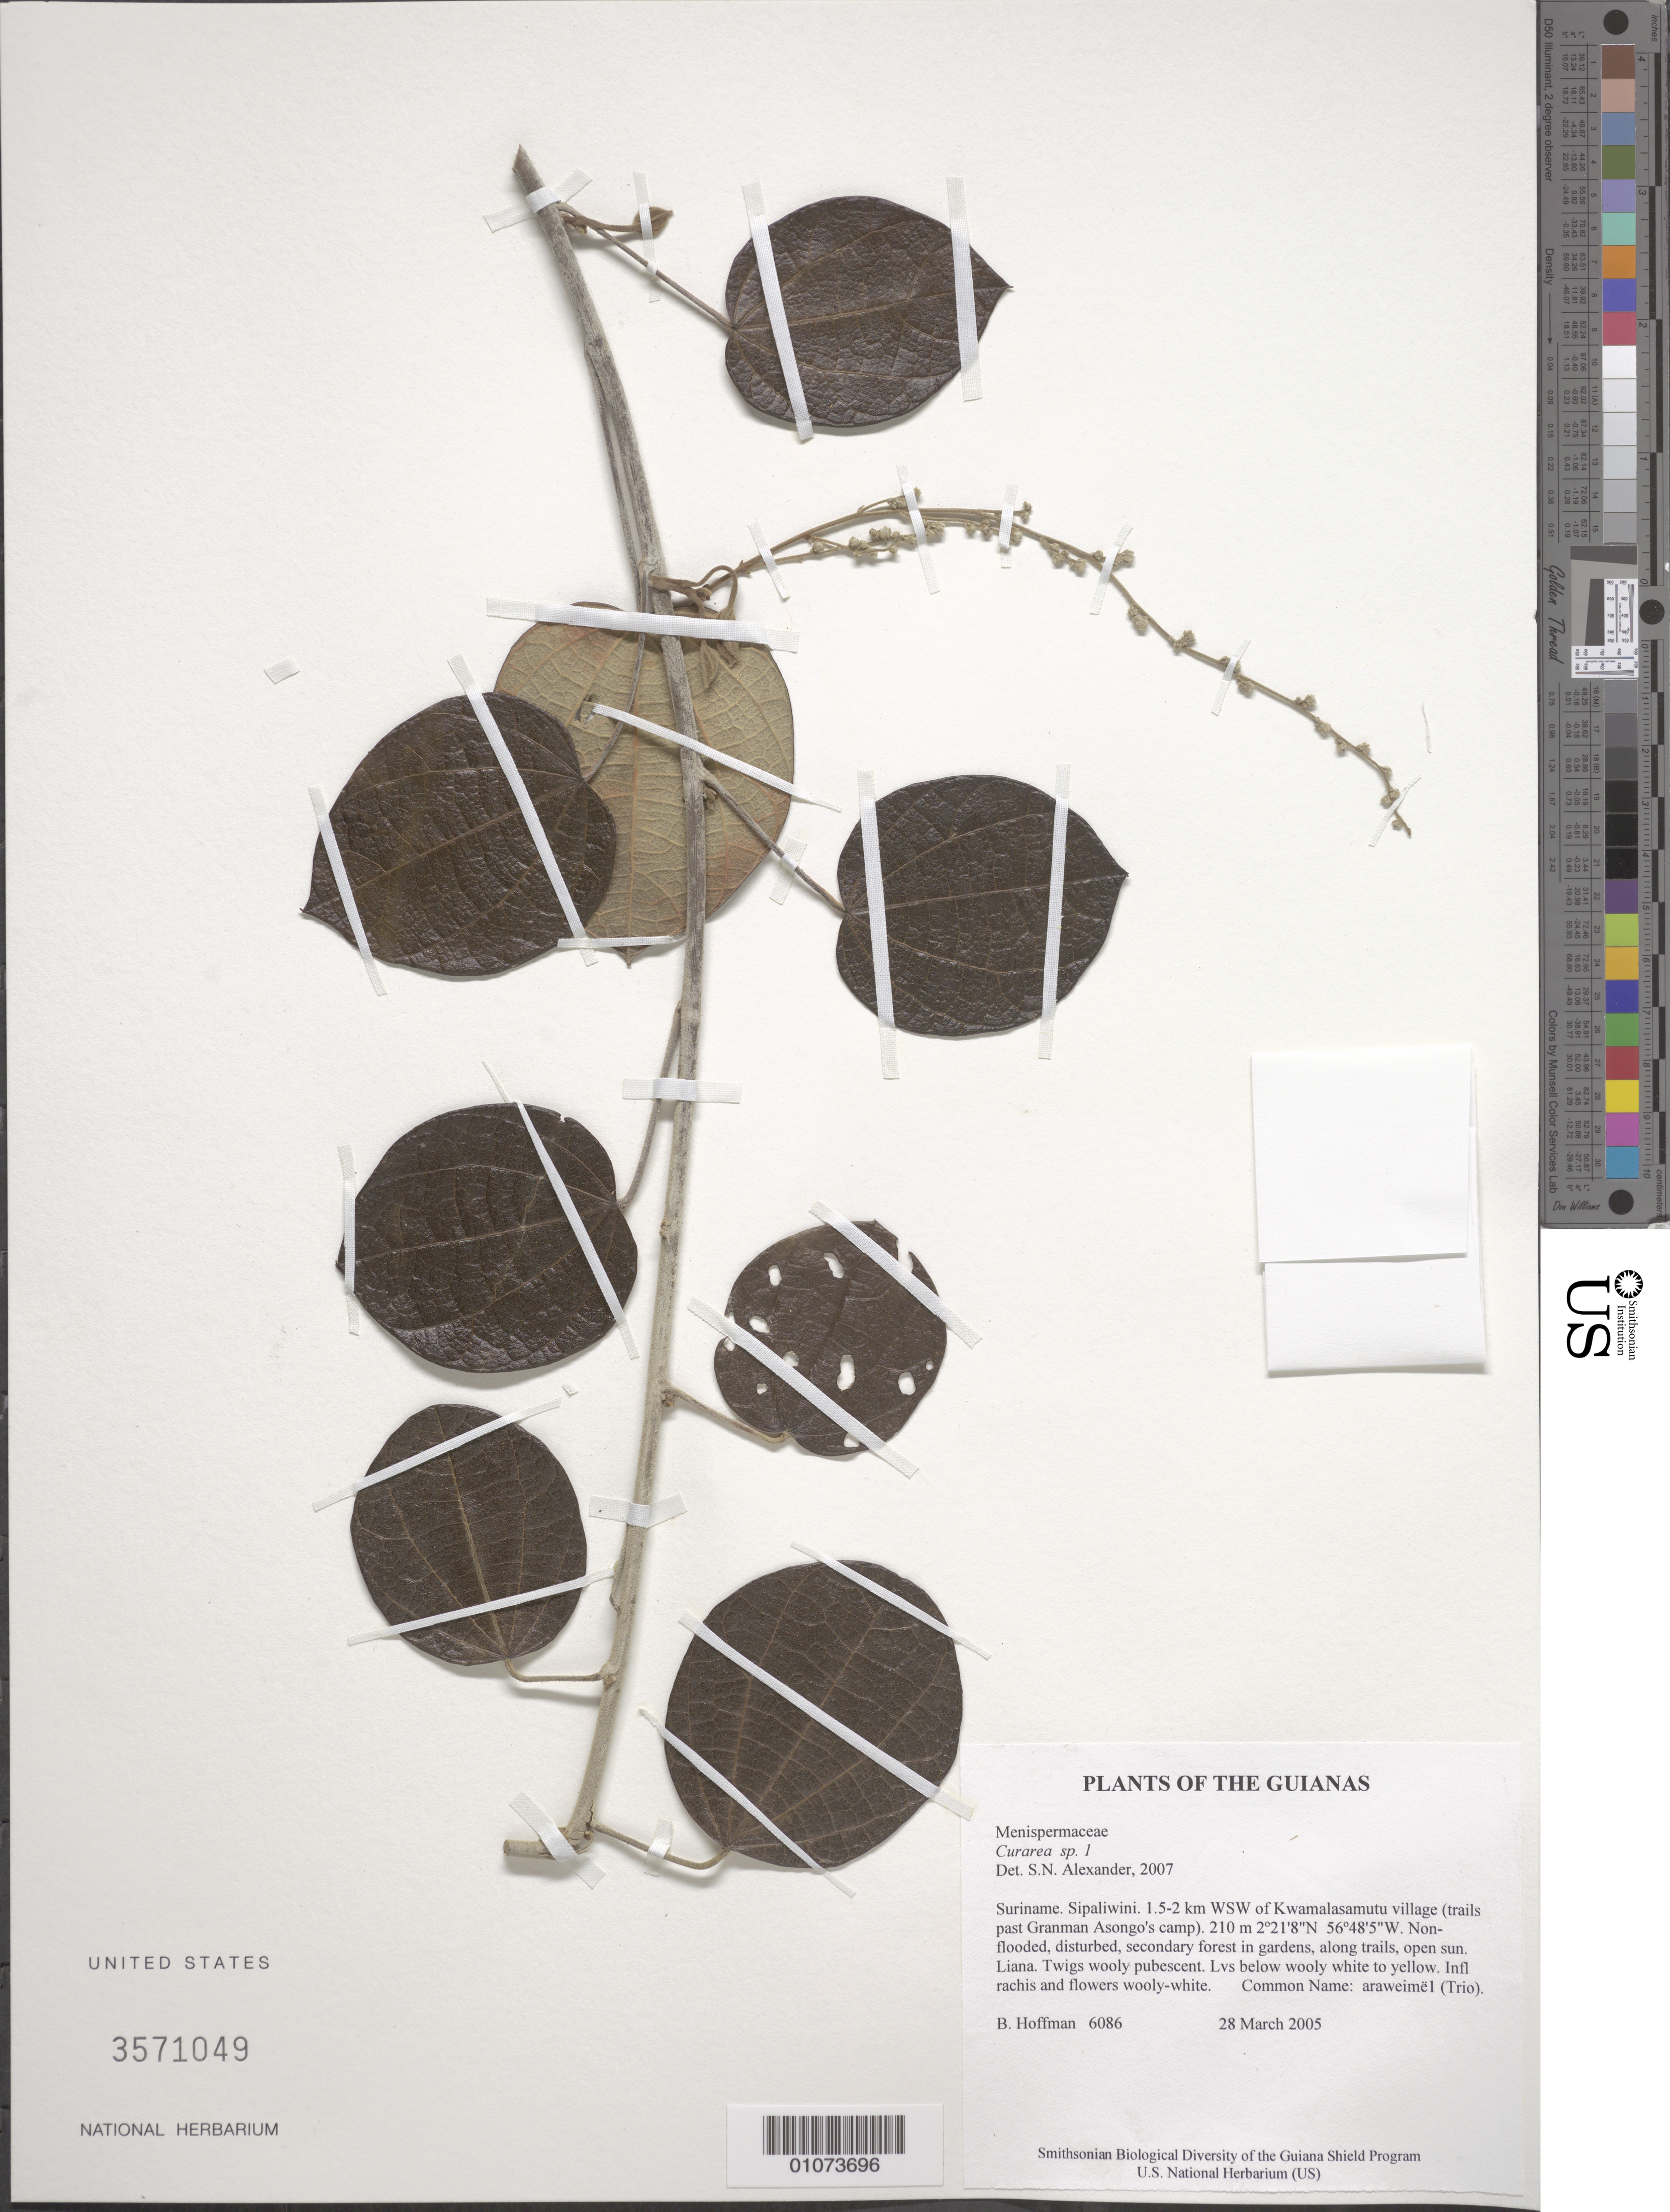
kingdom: Plantae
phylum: Tracheophyta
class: Magnoliopsida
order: Ranunculales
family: Menispermaceae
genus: Curarea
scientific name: Curarea sp. 1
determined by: Alexander, S. N.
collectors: B. Hoffman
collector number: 6086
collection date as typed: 28 March 2005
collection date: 2005-03-28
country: Suriname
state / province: Sipaliwini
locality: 1.5-2 km WSW of Kwamalasamutu village (trails past Granman Asongo's camp)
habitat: Non-flooded, disturbed, secondary forest in gardens, along trails, open sun.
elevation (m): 210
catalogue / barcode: US 3571049